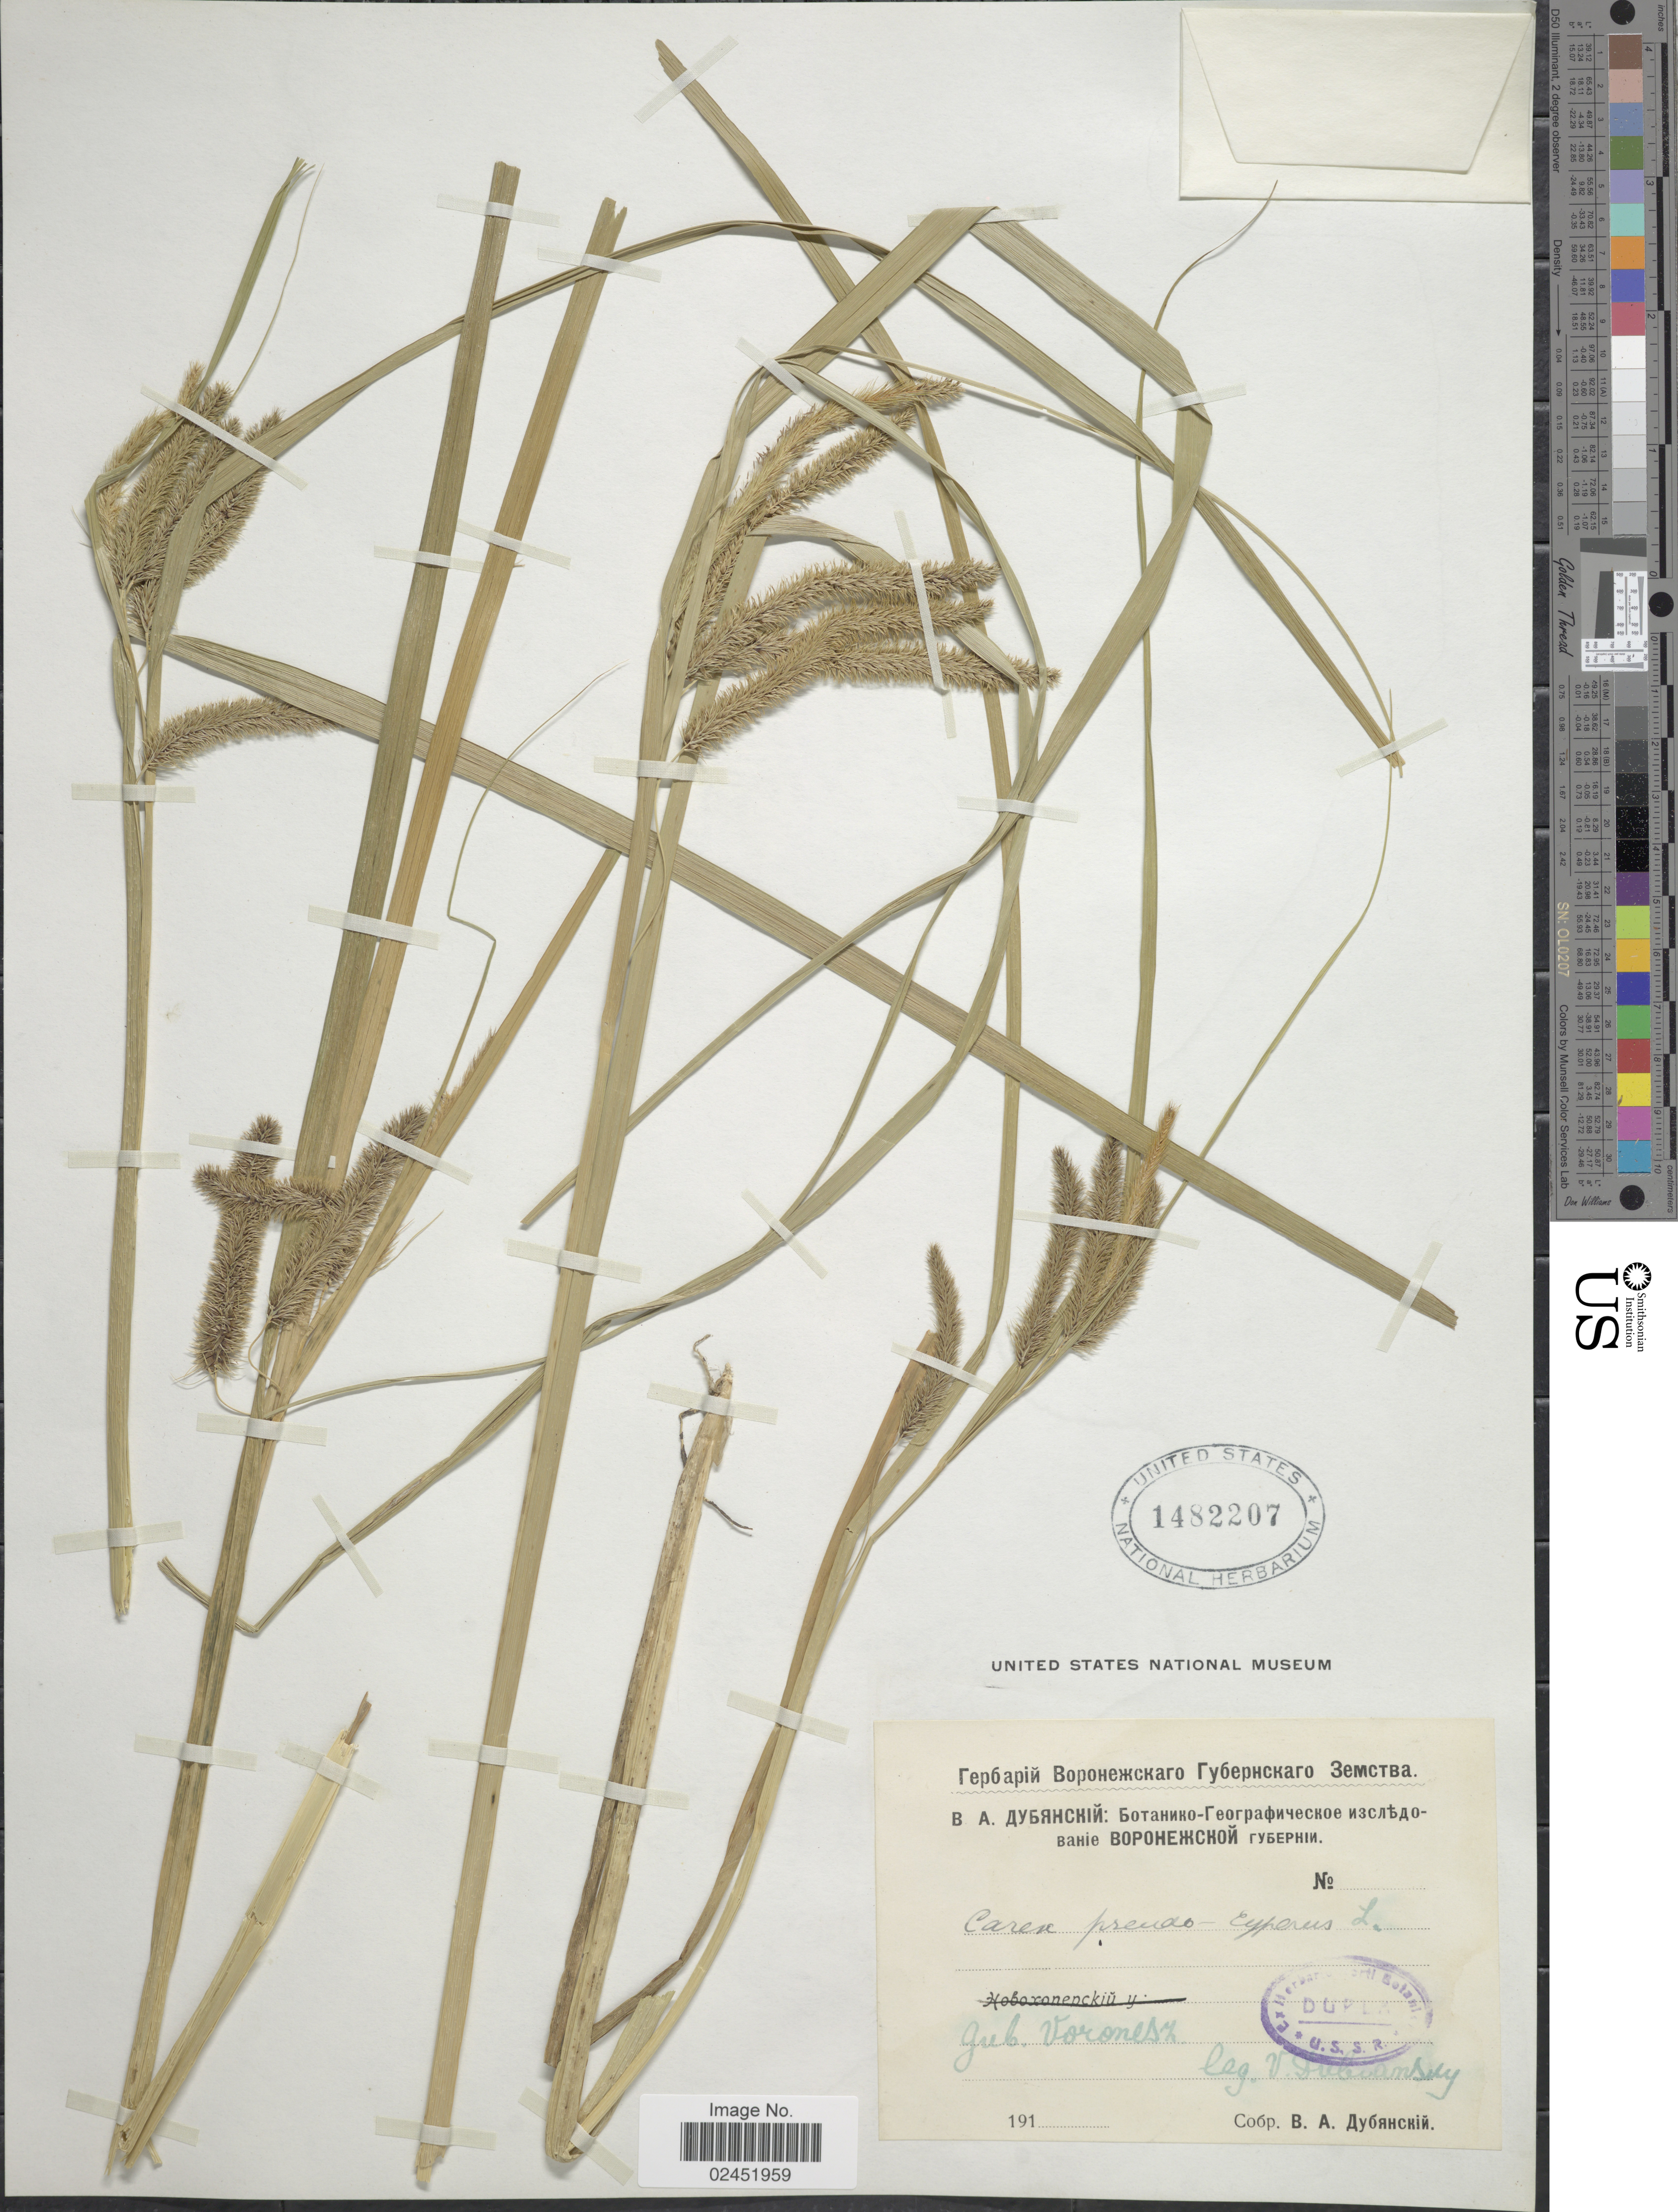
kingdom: Plantae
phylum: Tracheophyta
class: Liliopsida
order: Poales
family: Cyperaceae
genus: Carex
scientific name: Carex pseudocyperus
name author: L.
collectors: W. Dubiansky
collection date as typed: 191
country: Russian Federation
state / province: Voronezh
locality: Gub Voronesk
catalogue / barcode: US 1482207